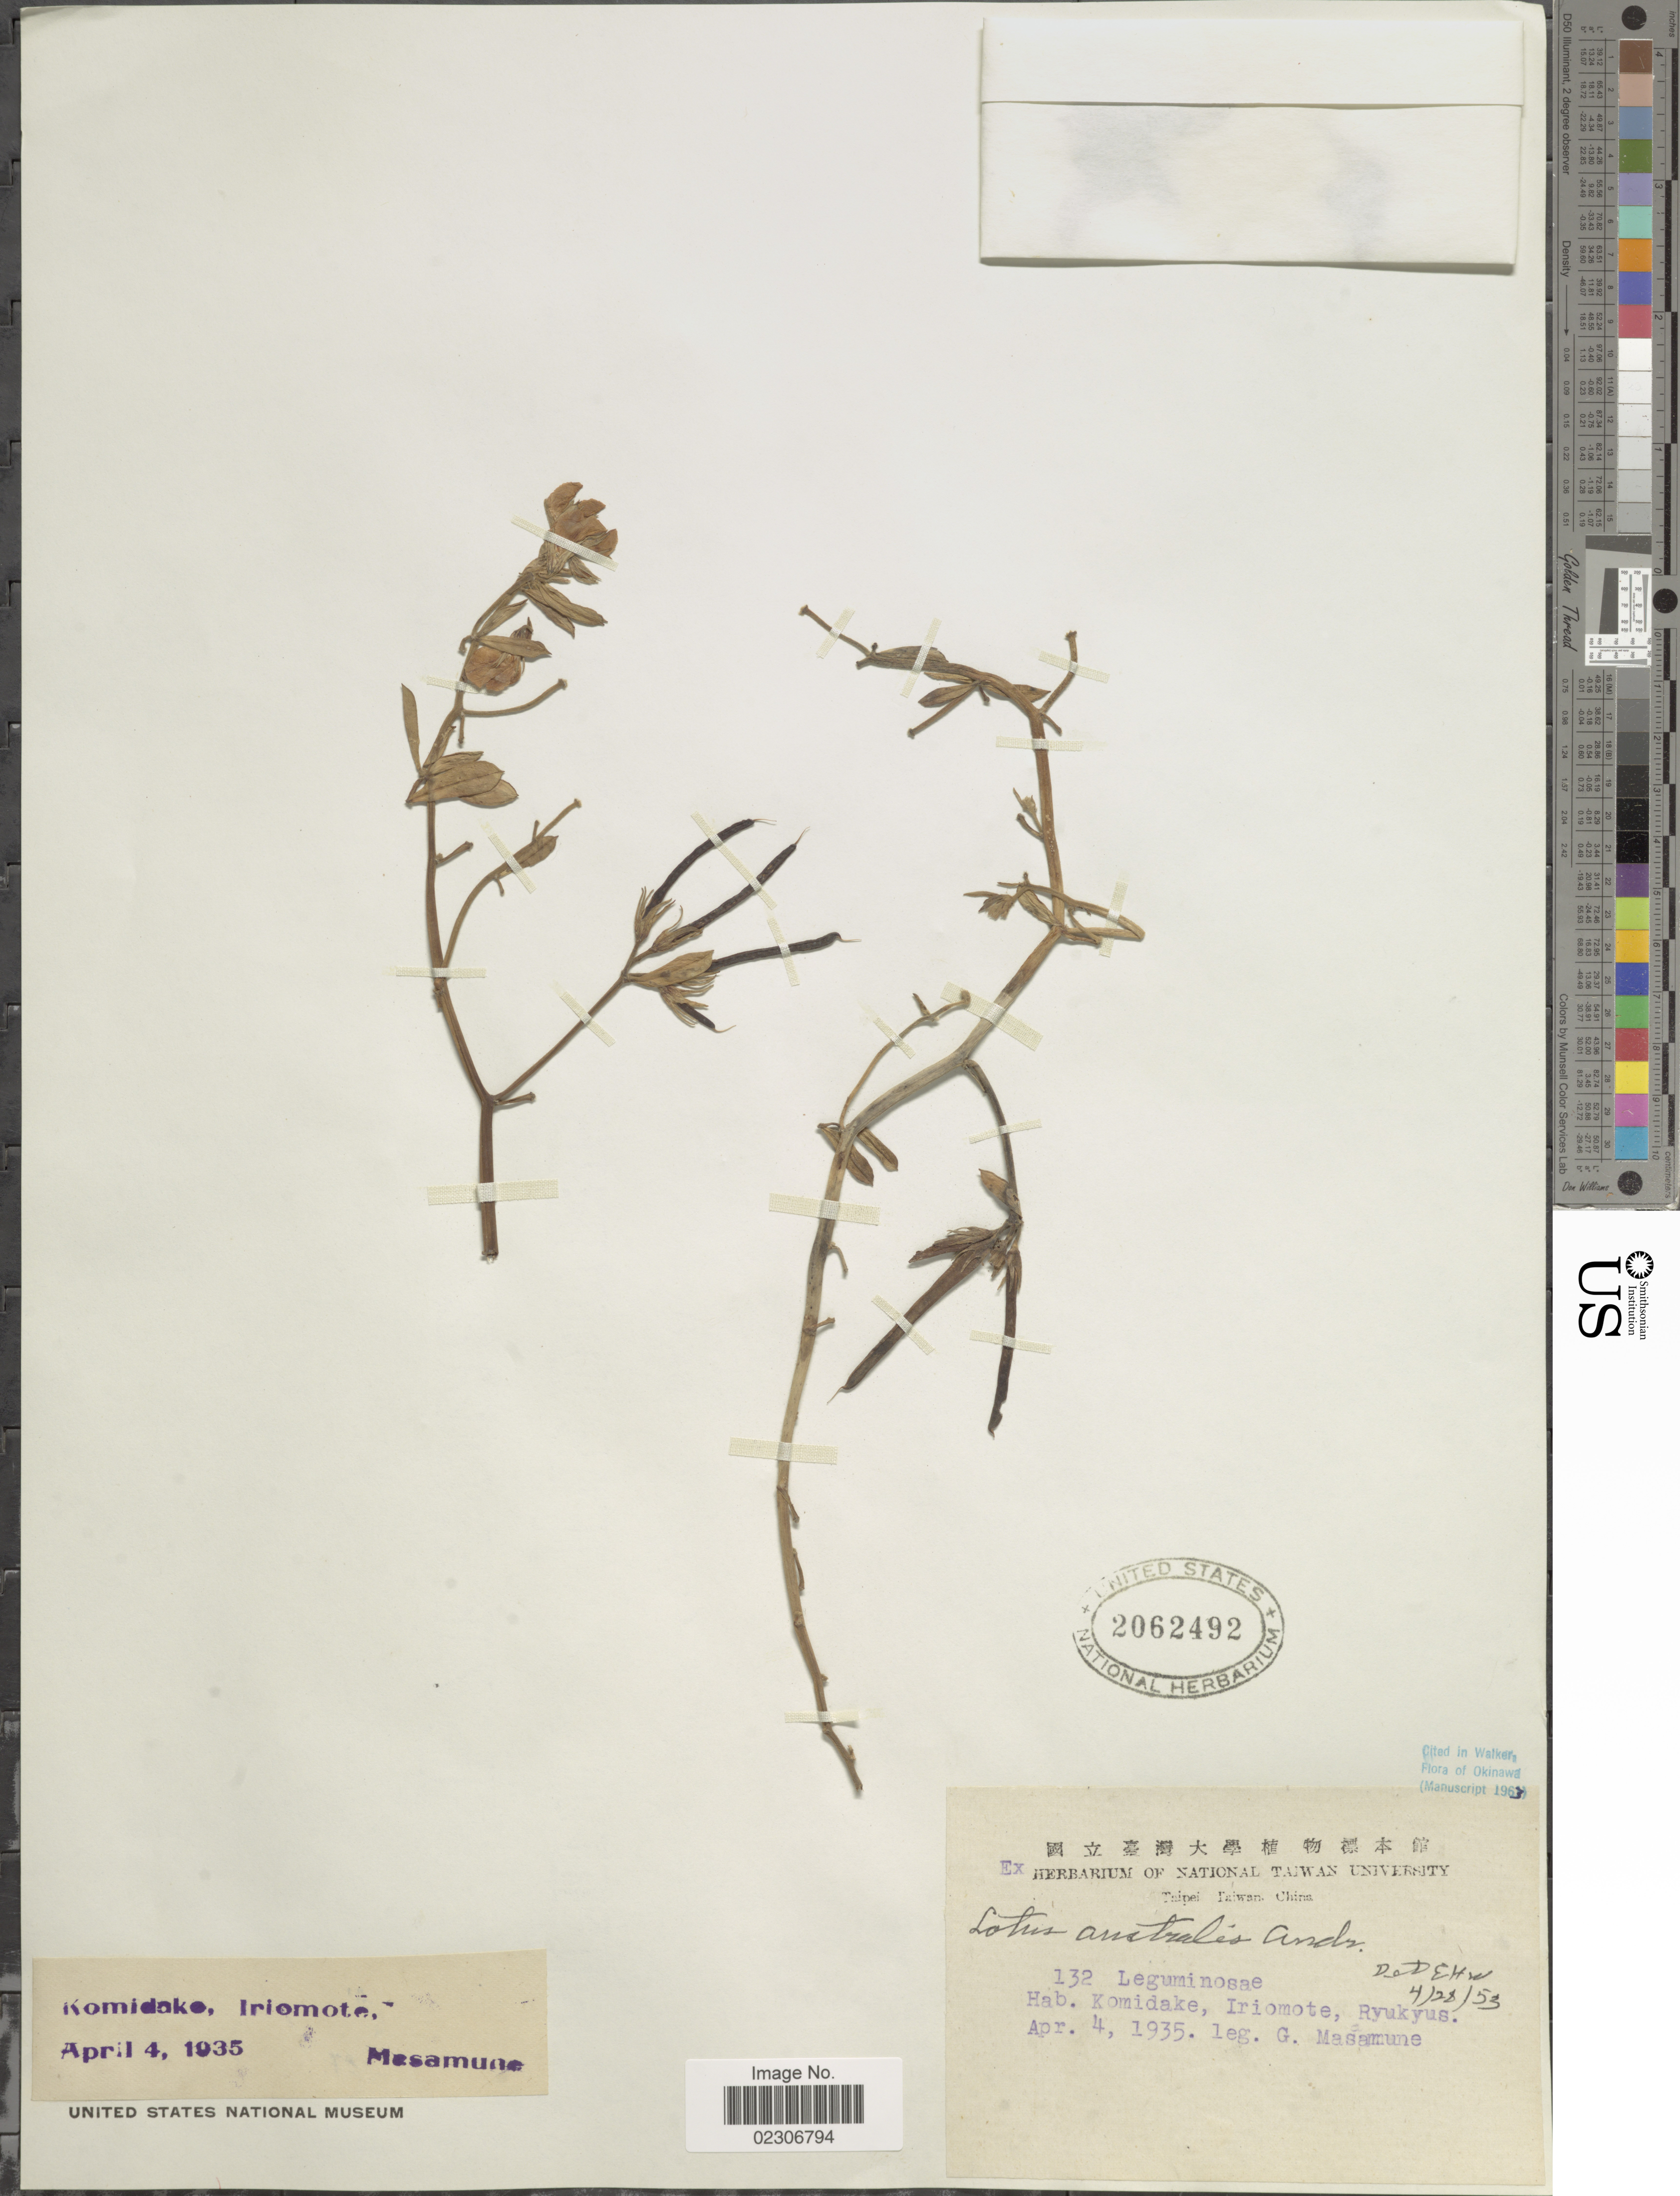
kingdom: Plantae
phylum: Tracheophyta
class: Magnoliopsida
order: Fabales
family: Fabaceae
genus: Lotus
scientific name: Lotus australis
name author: Andrews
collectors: G. Masamune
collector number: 132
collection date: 1935-04-04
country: Japan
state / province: Okinawa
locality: Komidake, Iriomote, Ryukyus.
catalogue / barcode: US 2062492